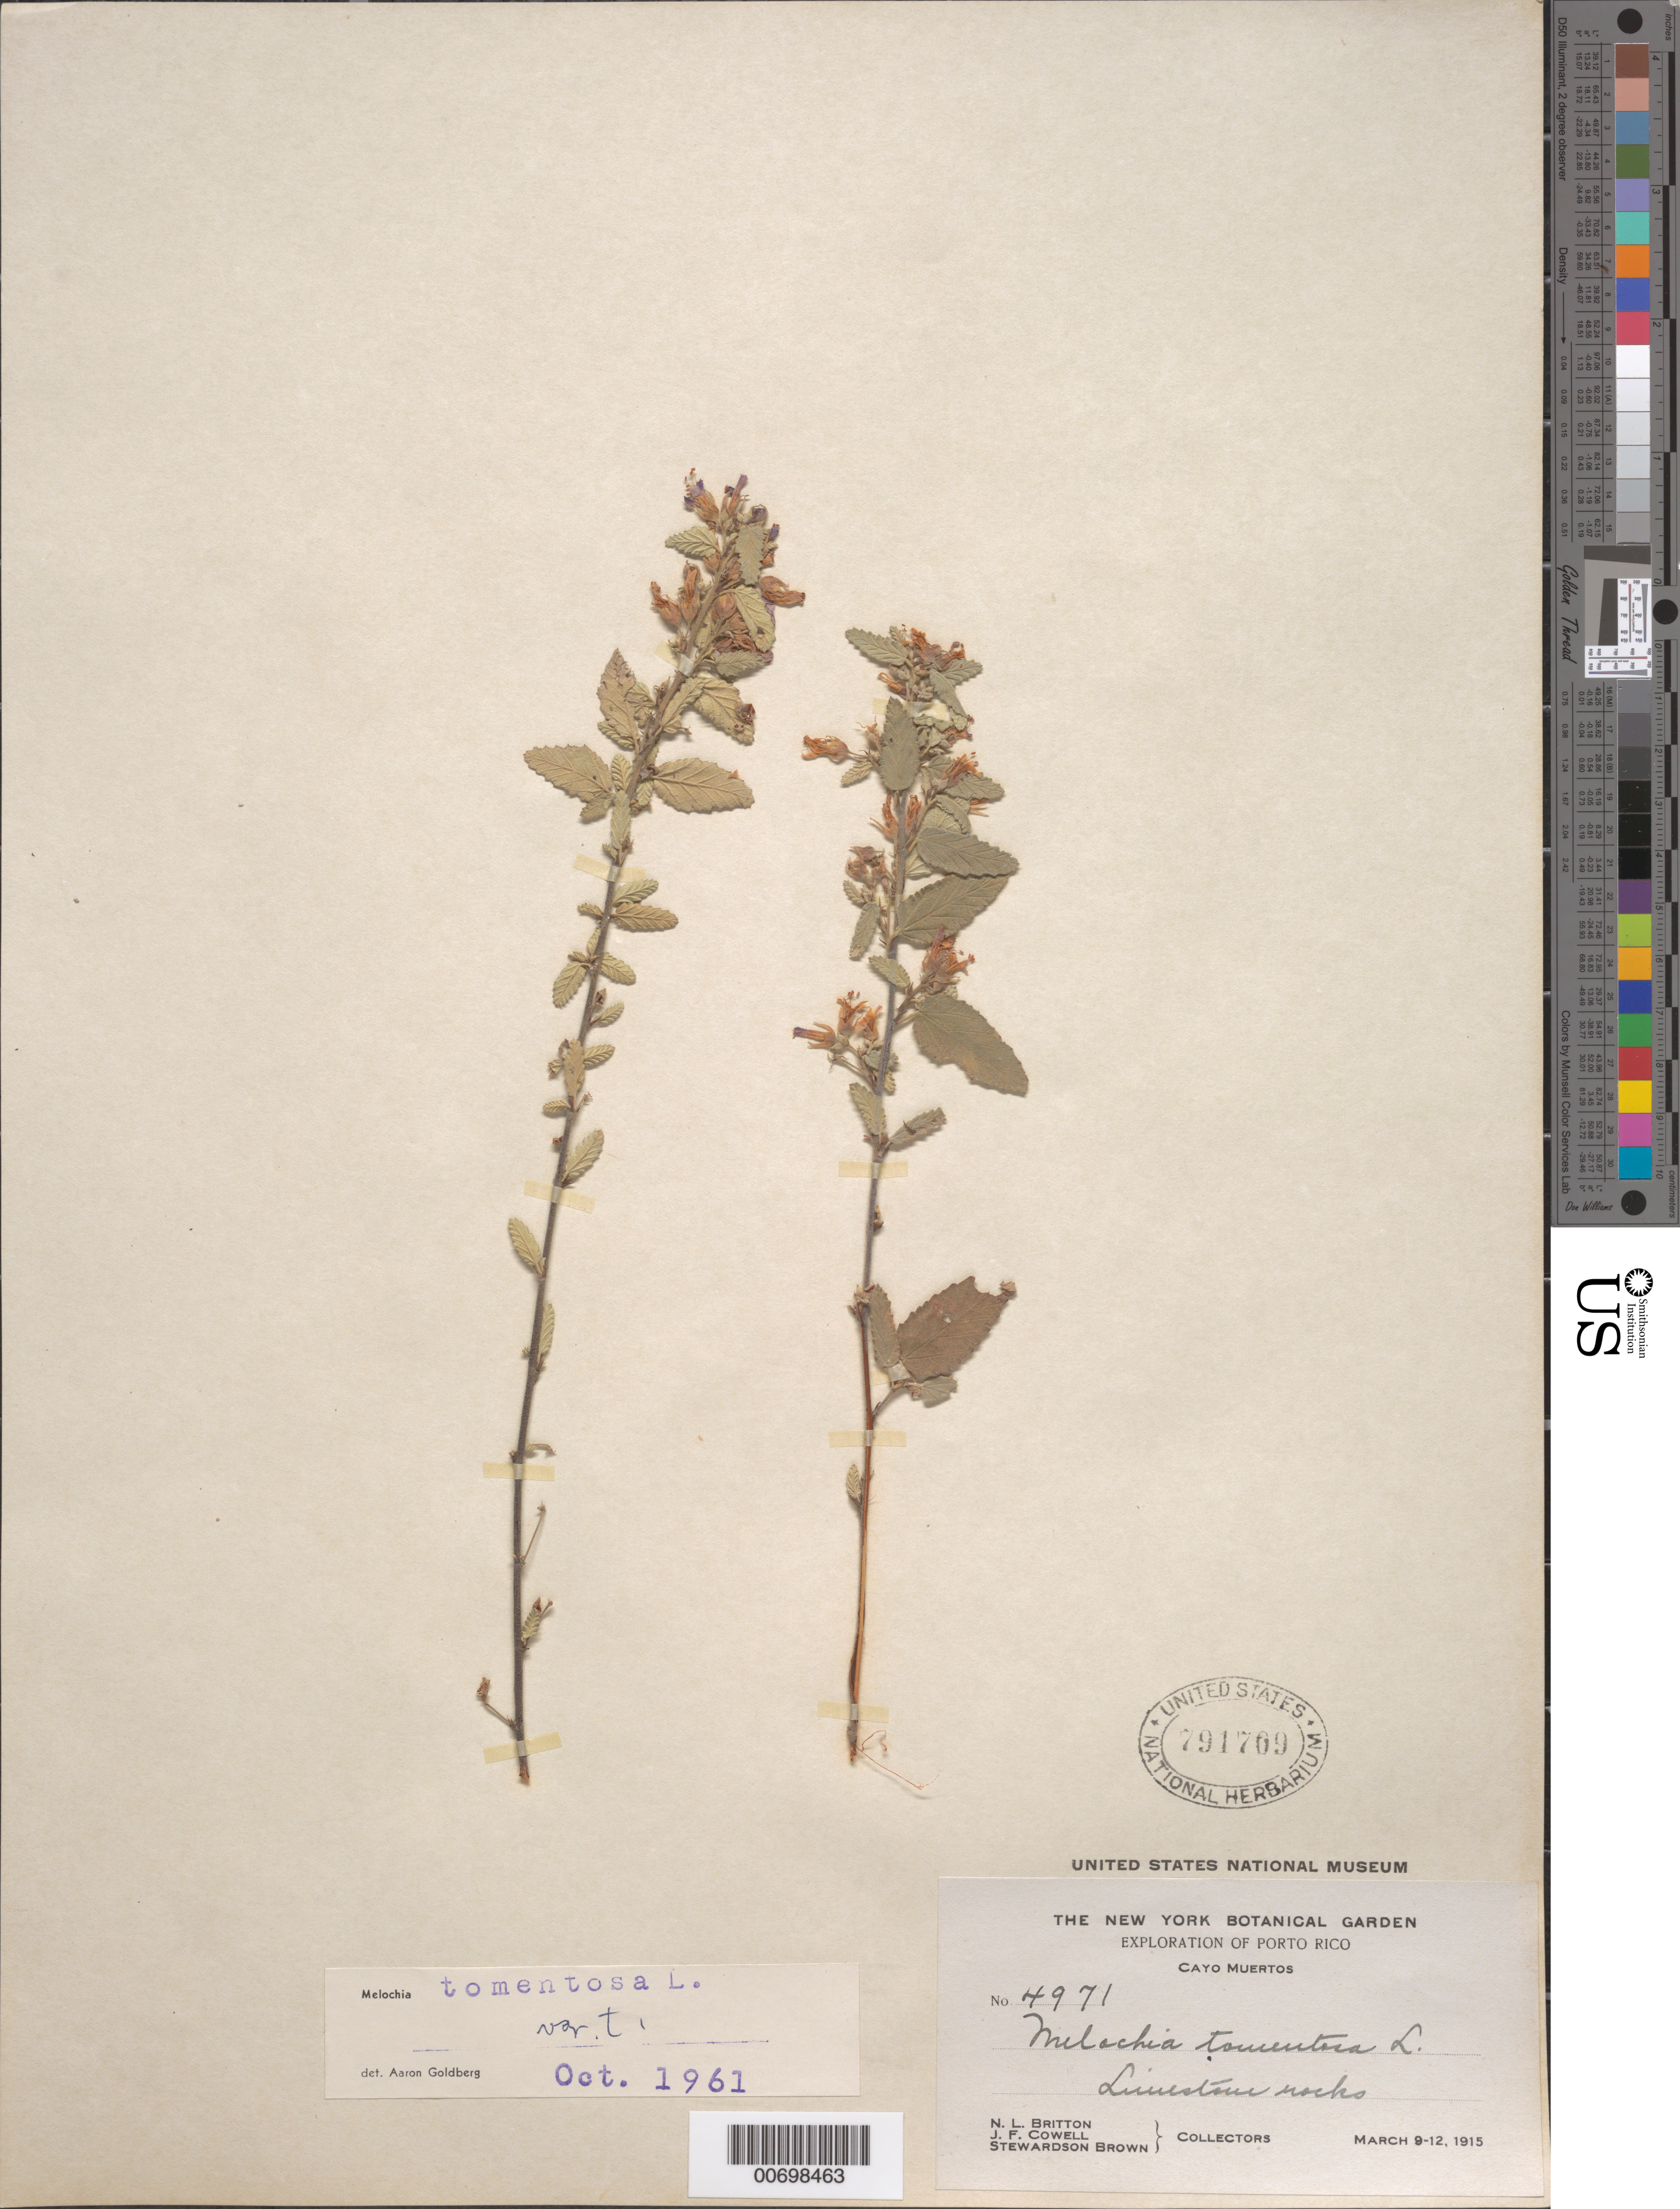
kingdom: Plantae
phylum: Tracheophyta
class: Magnoliopsida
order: Malvales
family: Malvaceae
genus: Melochia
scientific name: Melochia tomentosa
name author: L.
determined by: Goldberg, Aaron, (US), NMNH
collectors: N. Britton, J. F. Cowell & S. Brown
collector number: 4971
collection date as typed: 09 Mar 1915 to 12 Mar 1915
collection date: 1915-03-09/1915-03-12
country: Puerto Rico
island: Caja de Muerto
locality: Cayo Muertos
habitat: Limestone rocks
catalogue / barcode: US 791709